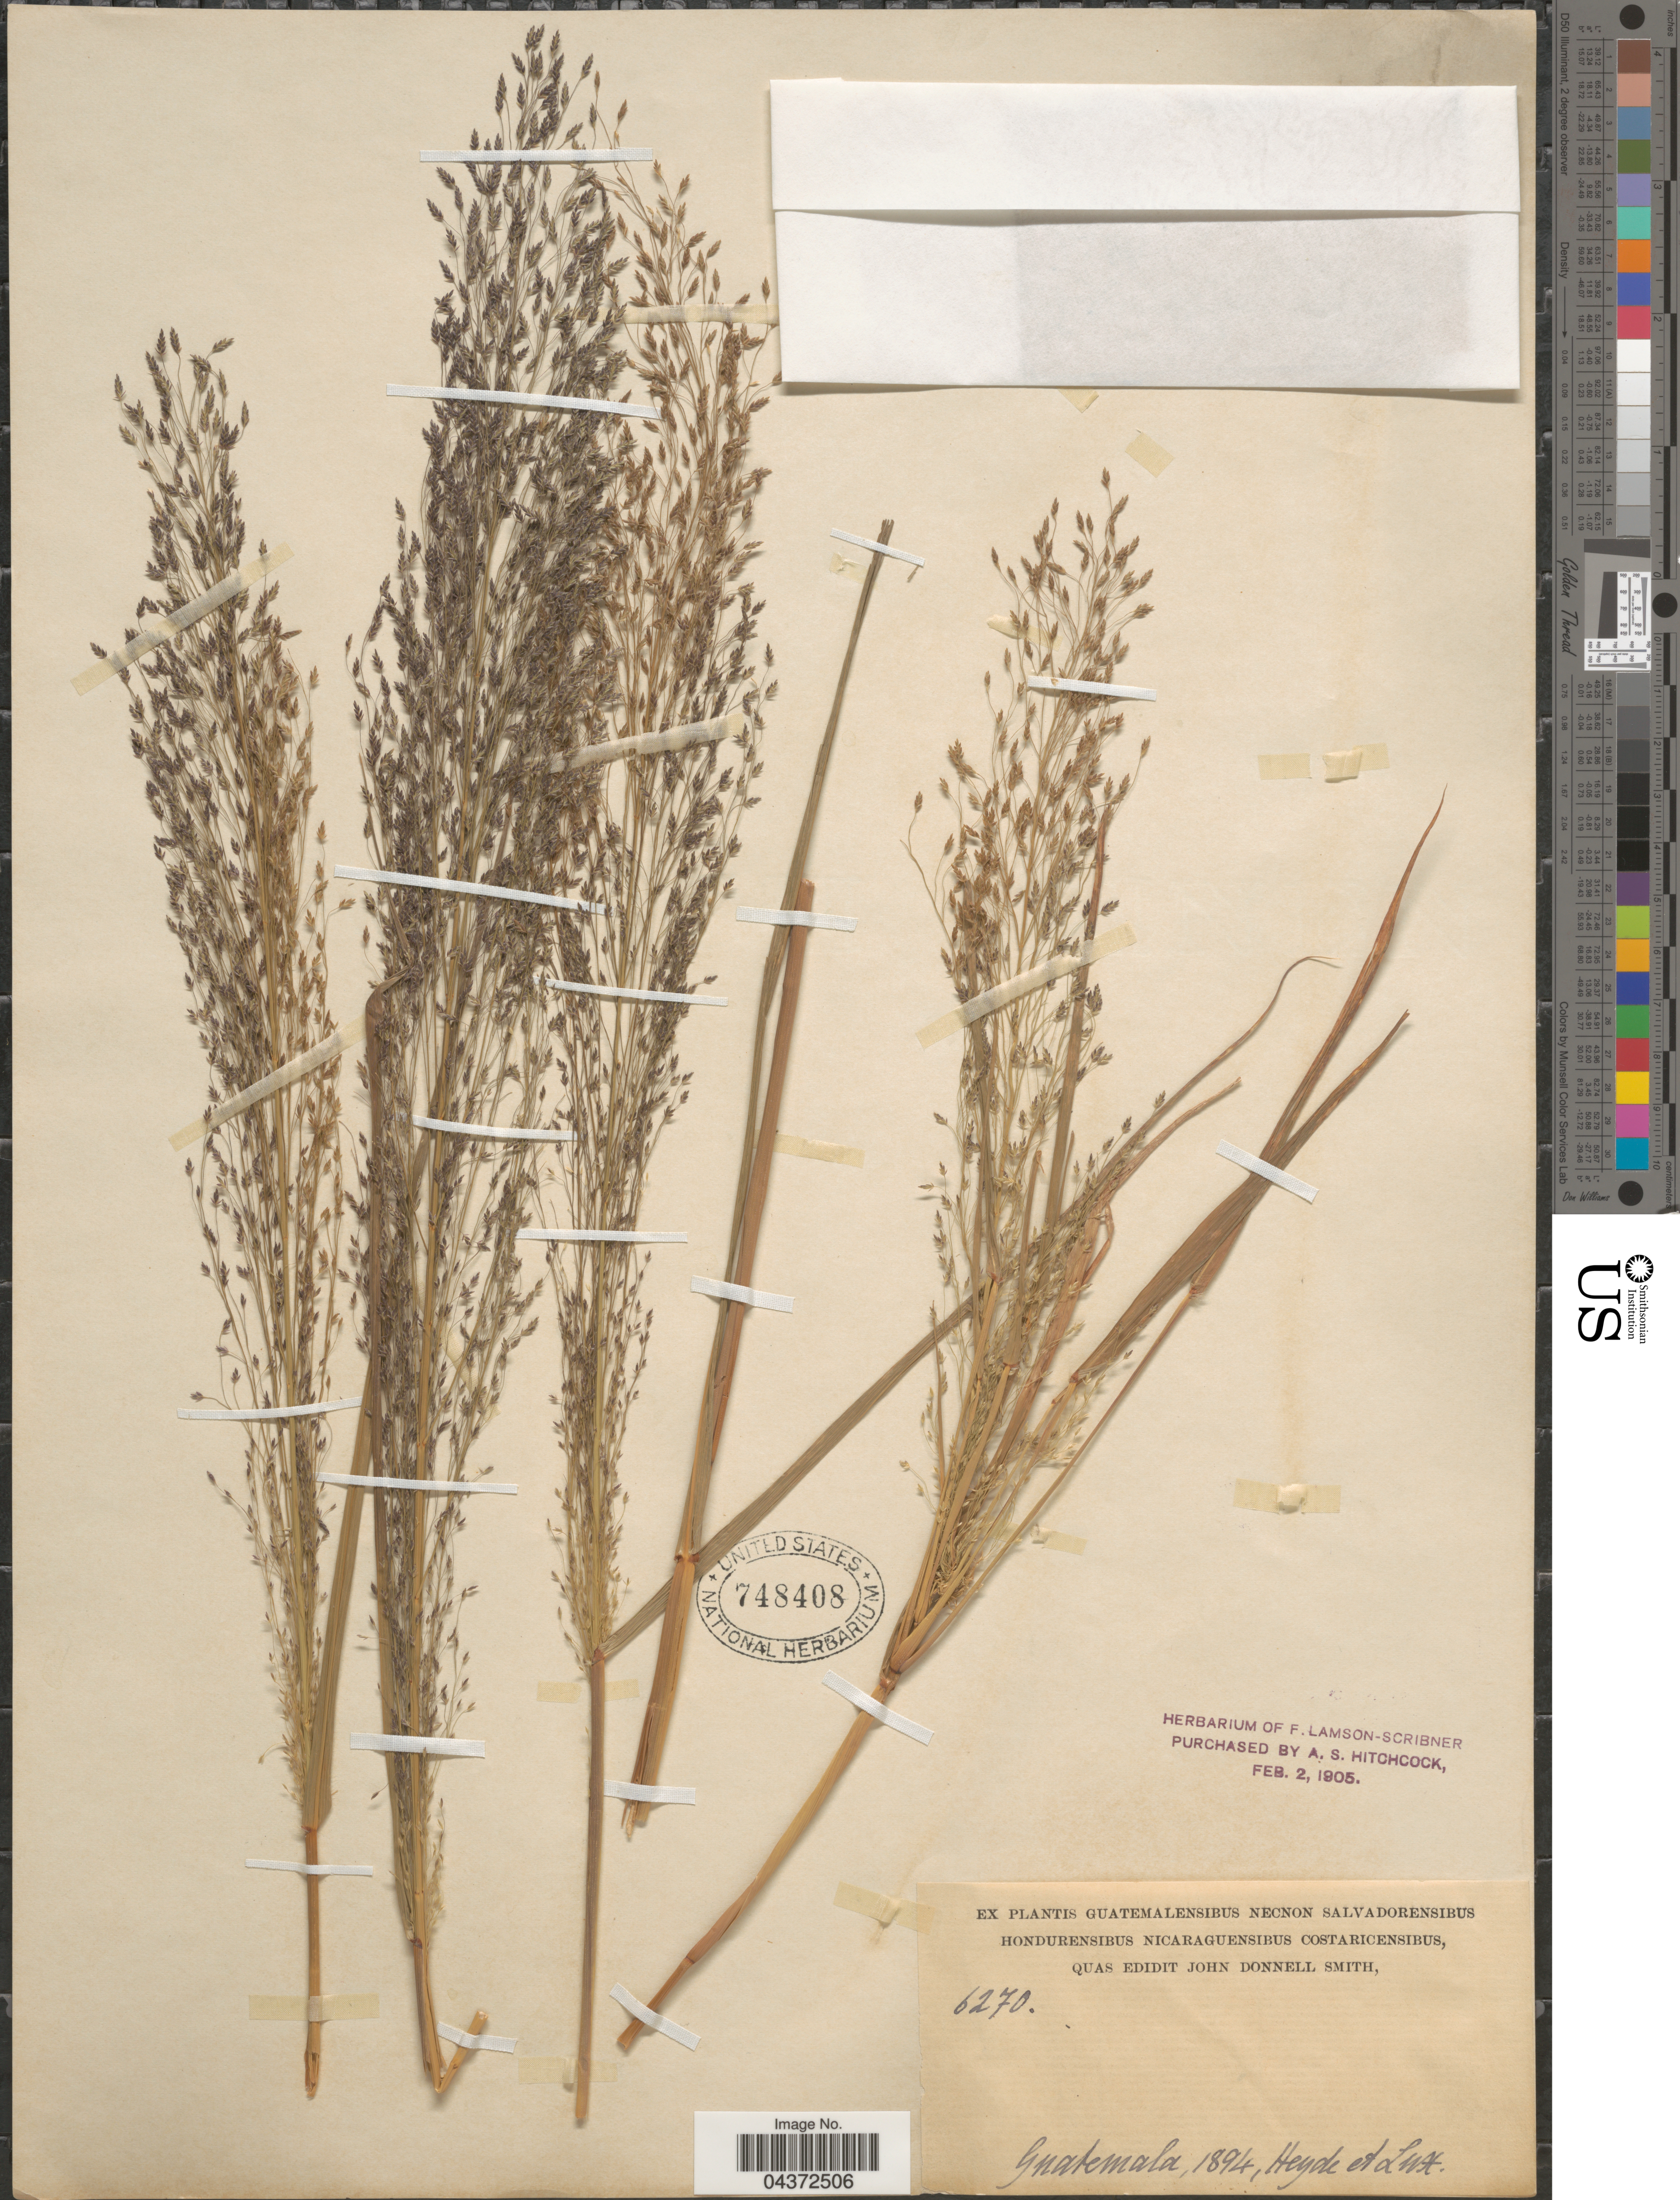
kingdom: Plantae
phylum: Tracheophyta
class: Liliopsida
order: Poales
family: Poaceae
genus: Eragrostis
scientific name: Eragrostis glandulosa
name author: L.H. Harv.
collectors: Heyde & Lux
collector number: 6270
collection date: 1894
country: Guatemala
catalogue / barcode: US 748408